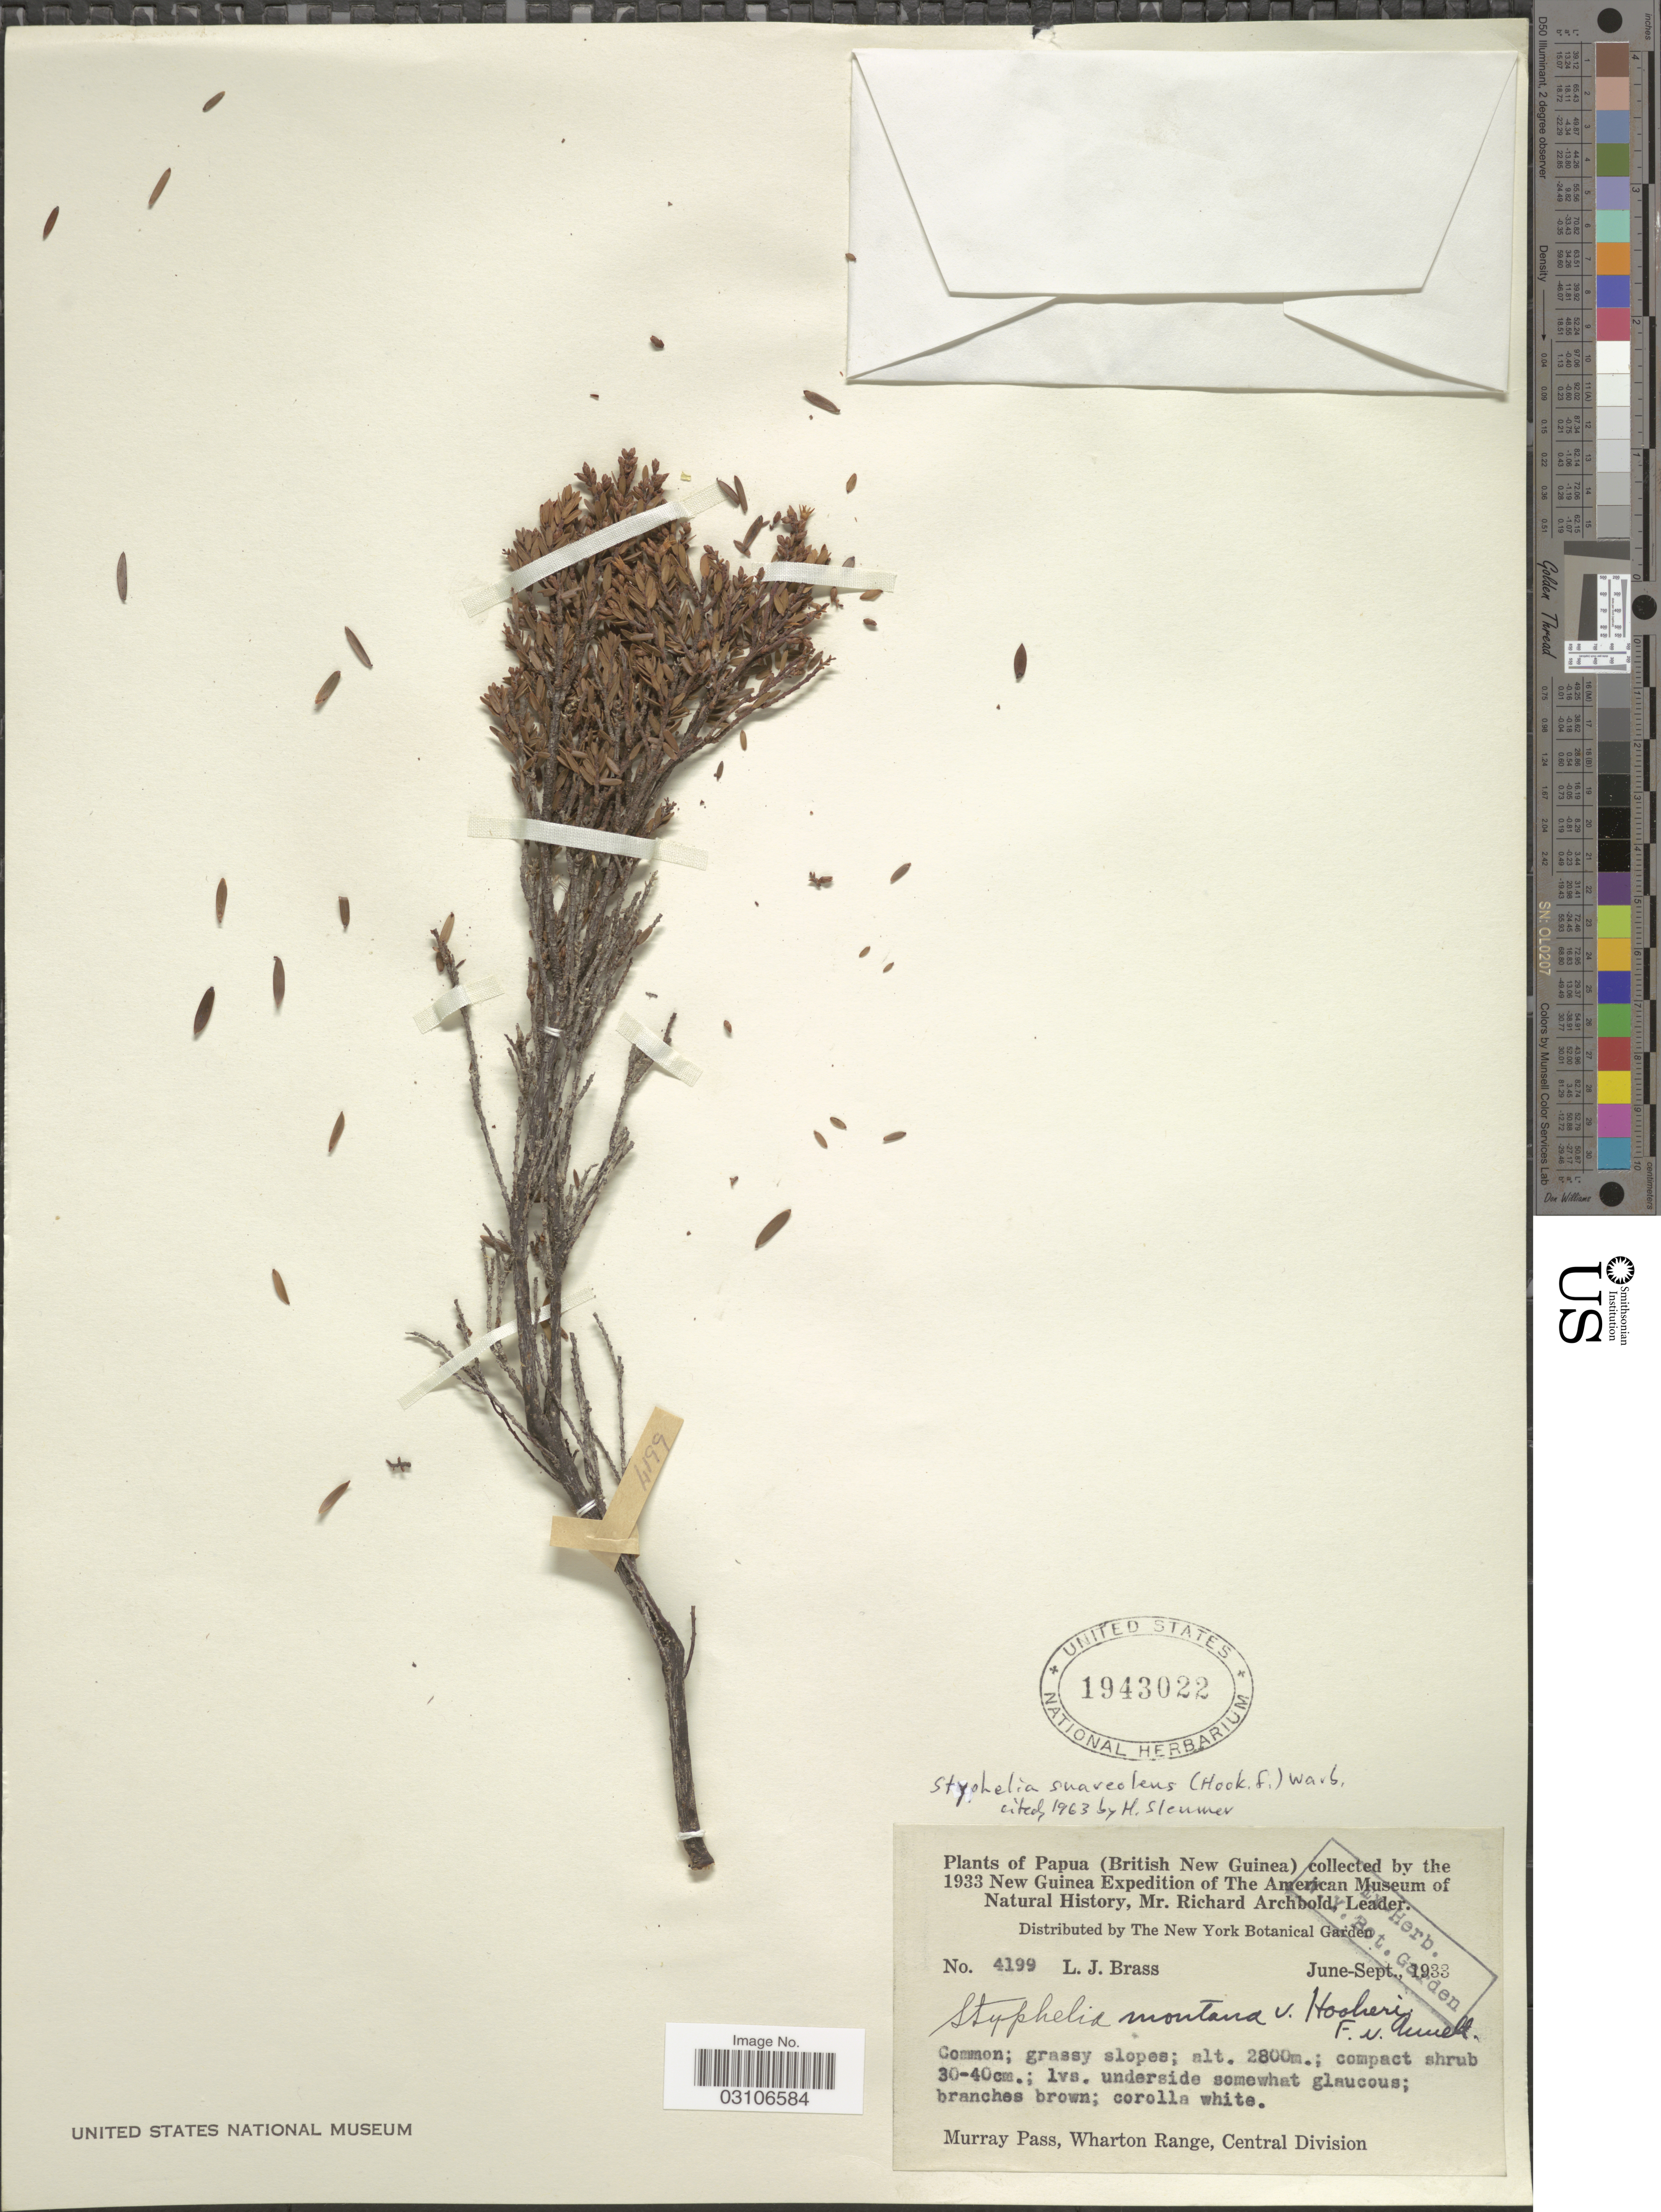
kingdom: Plantae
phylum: Tracheophyta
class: Magnoliopsida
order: Ericales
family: Ericaceae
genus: Styphelia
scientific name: Styphelia suaveolens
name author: (Hook. f.) Warb. ex P. Sarasin & Sarasin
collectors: L. J. Brass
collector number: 4199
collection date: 1933-06/1933-09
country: Papua New Guinea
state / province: Central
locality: Papua (British New Guinea). Murray Pass, Wharton Range, Central Division.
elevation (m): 2800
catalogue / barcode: US 1943022